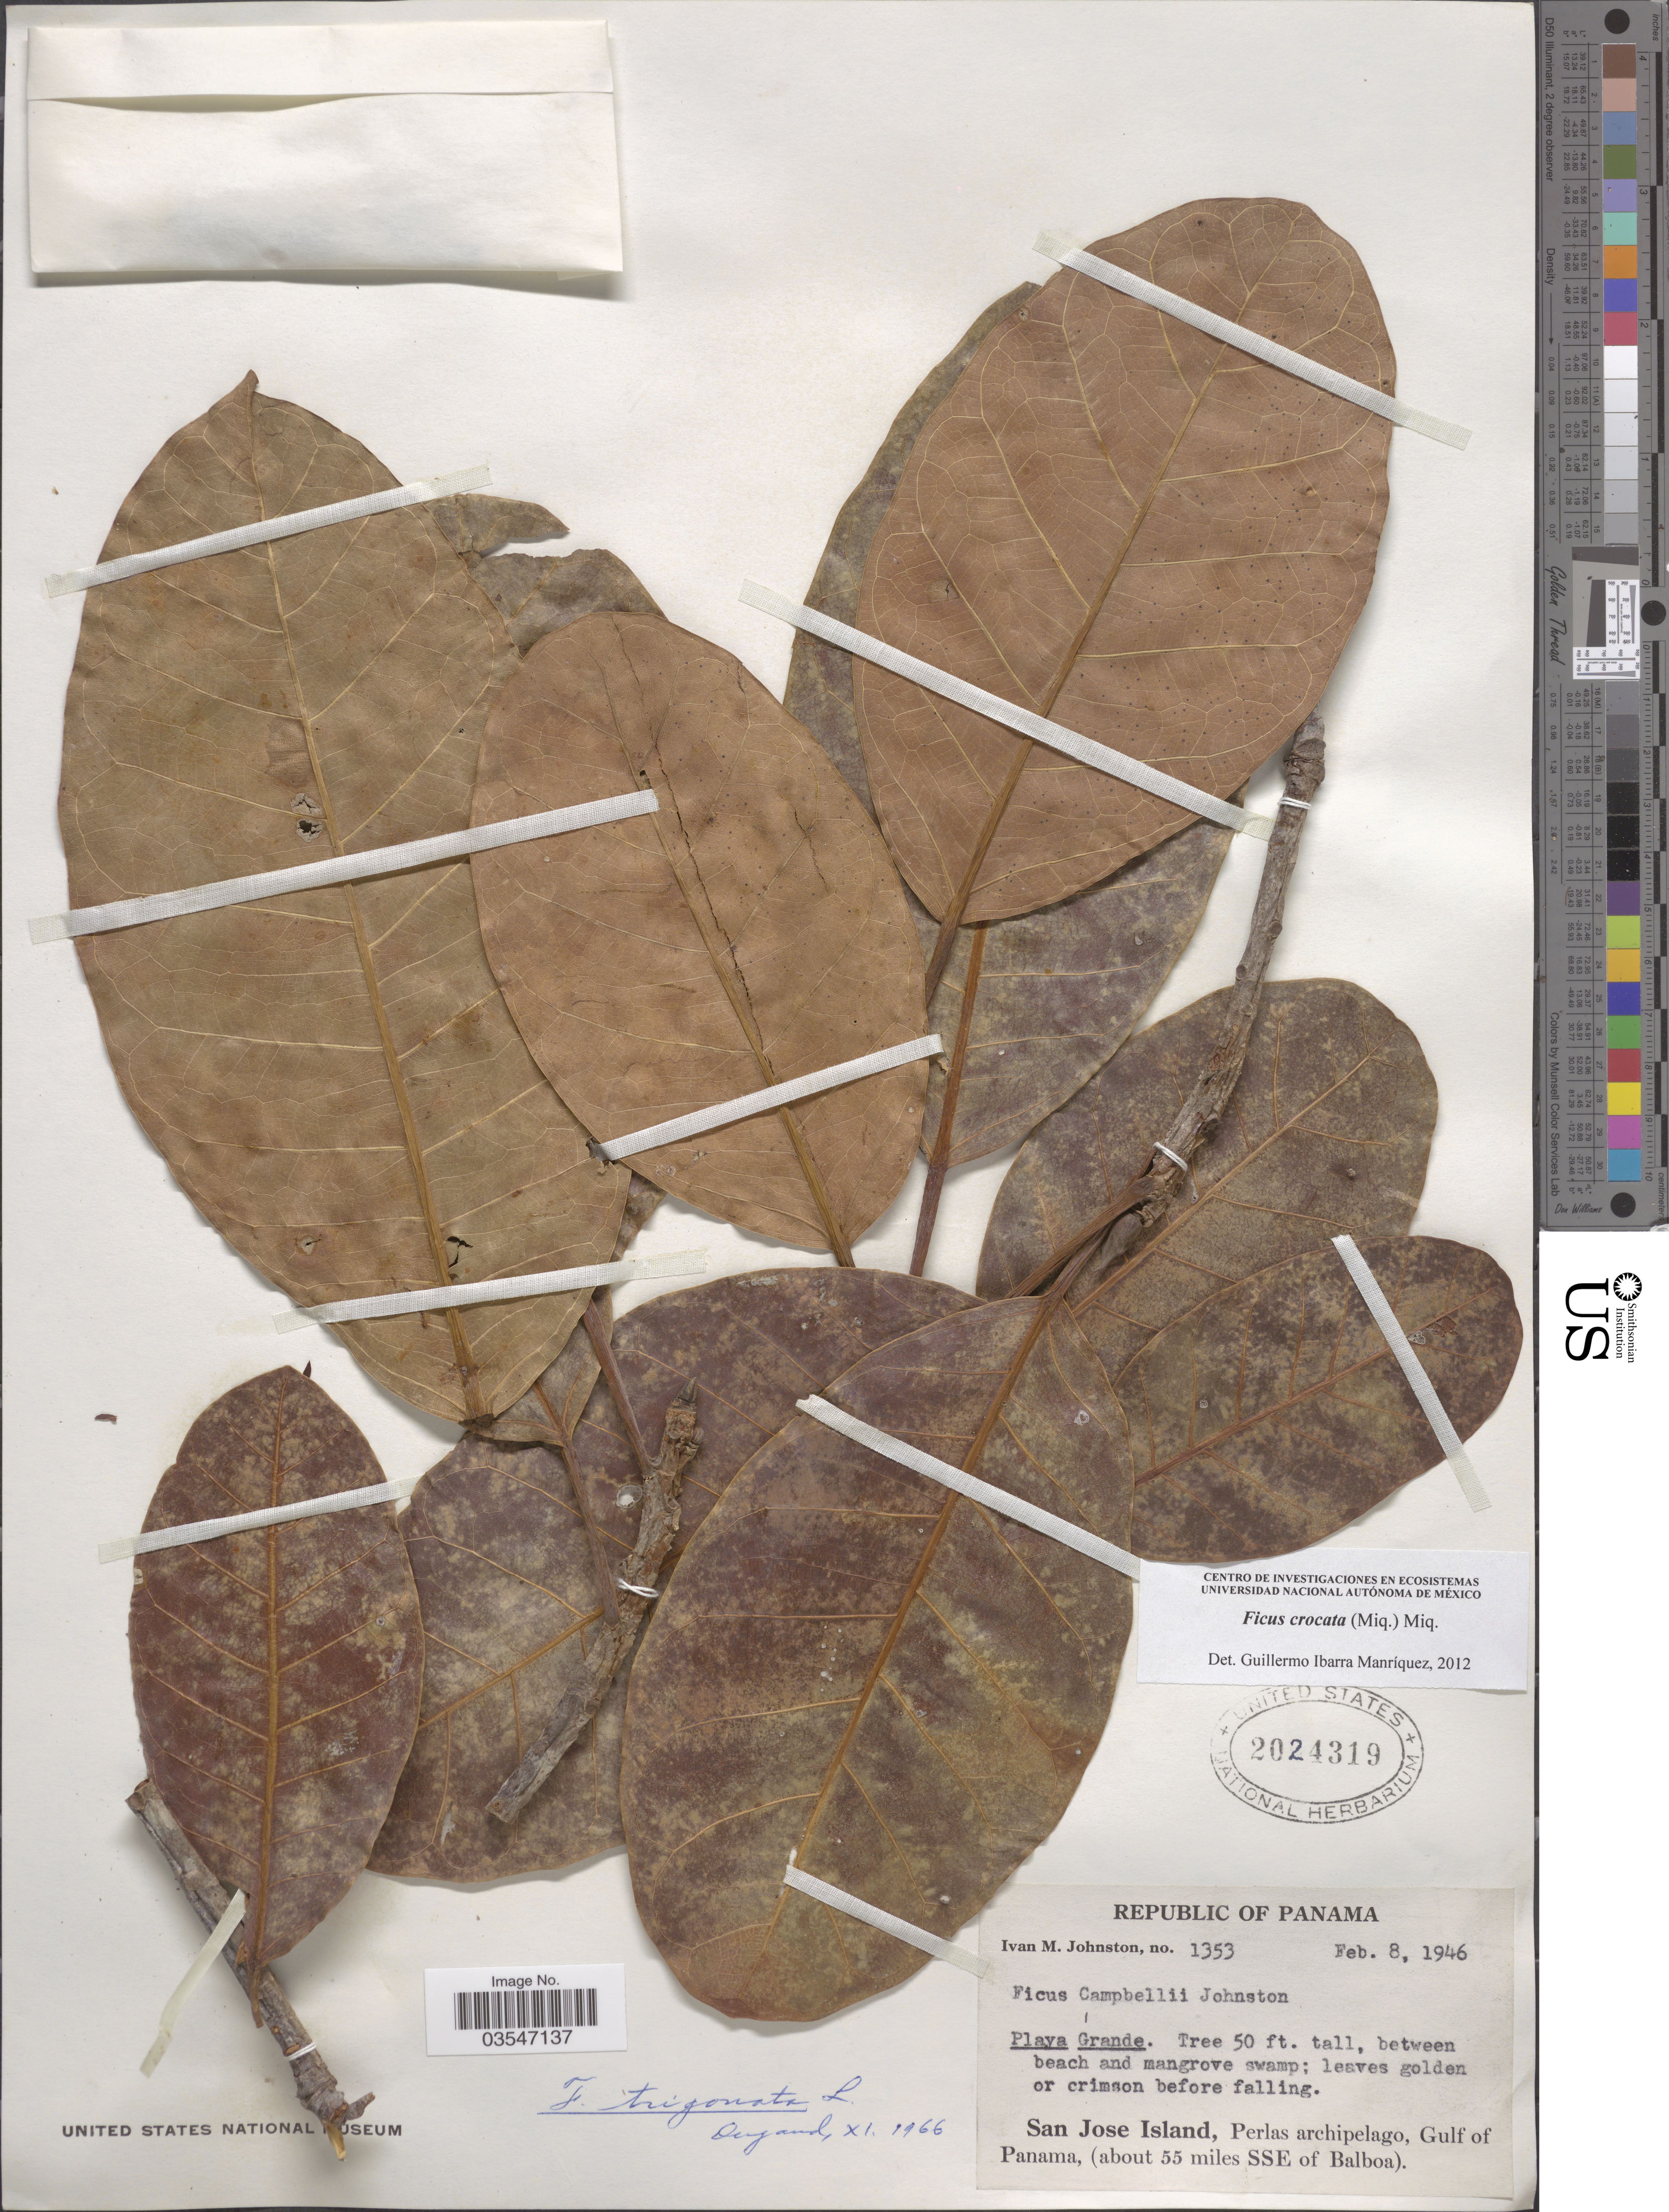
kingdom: Plantae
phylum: Tracheophyta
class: Magnoliopsida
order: Rosales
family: Moraceae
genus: Ficus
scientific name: Ficus crocata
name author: (Miq.) Miq.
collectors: I.M. Johnston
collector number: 1353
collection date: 1946-02-08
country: Panama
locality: San Jose Island, Perlas archipelago, Gulf of Panama, (about 55 miles SSE of Balboa).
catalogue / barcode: US 2024319